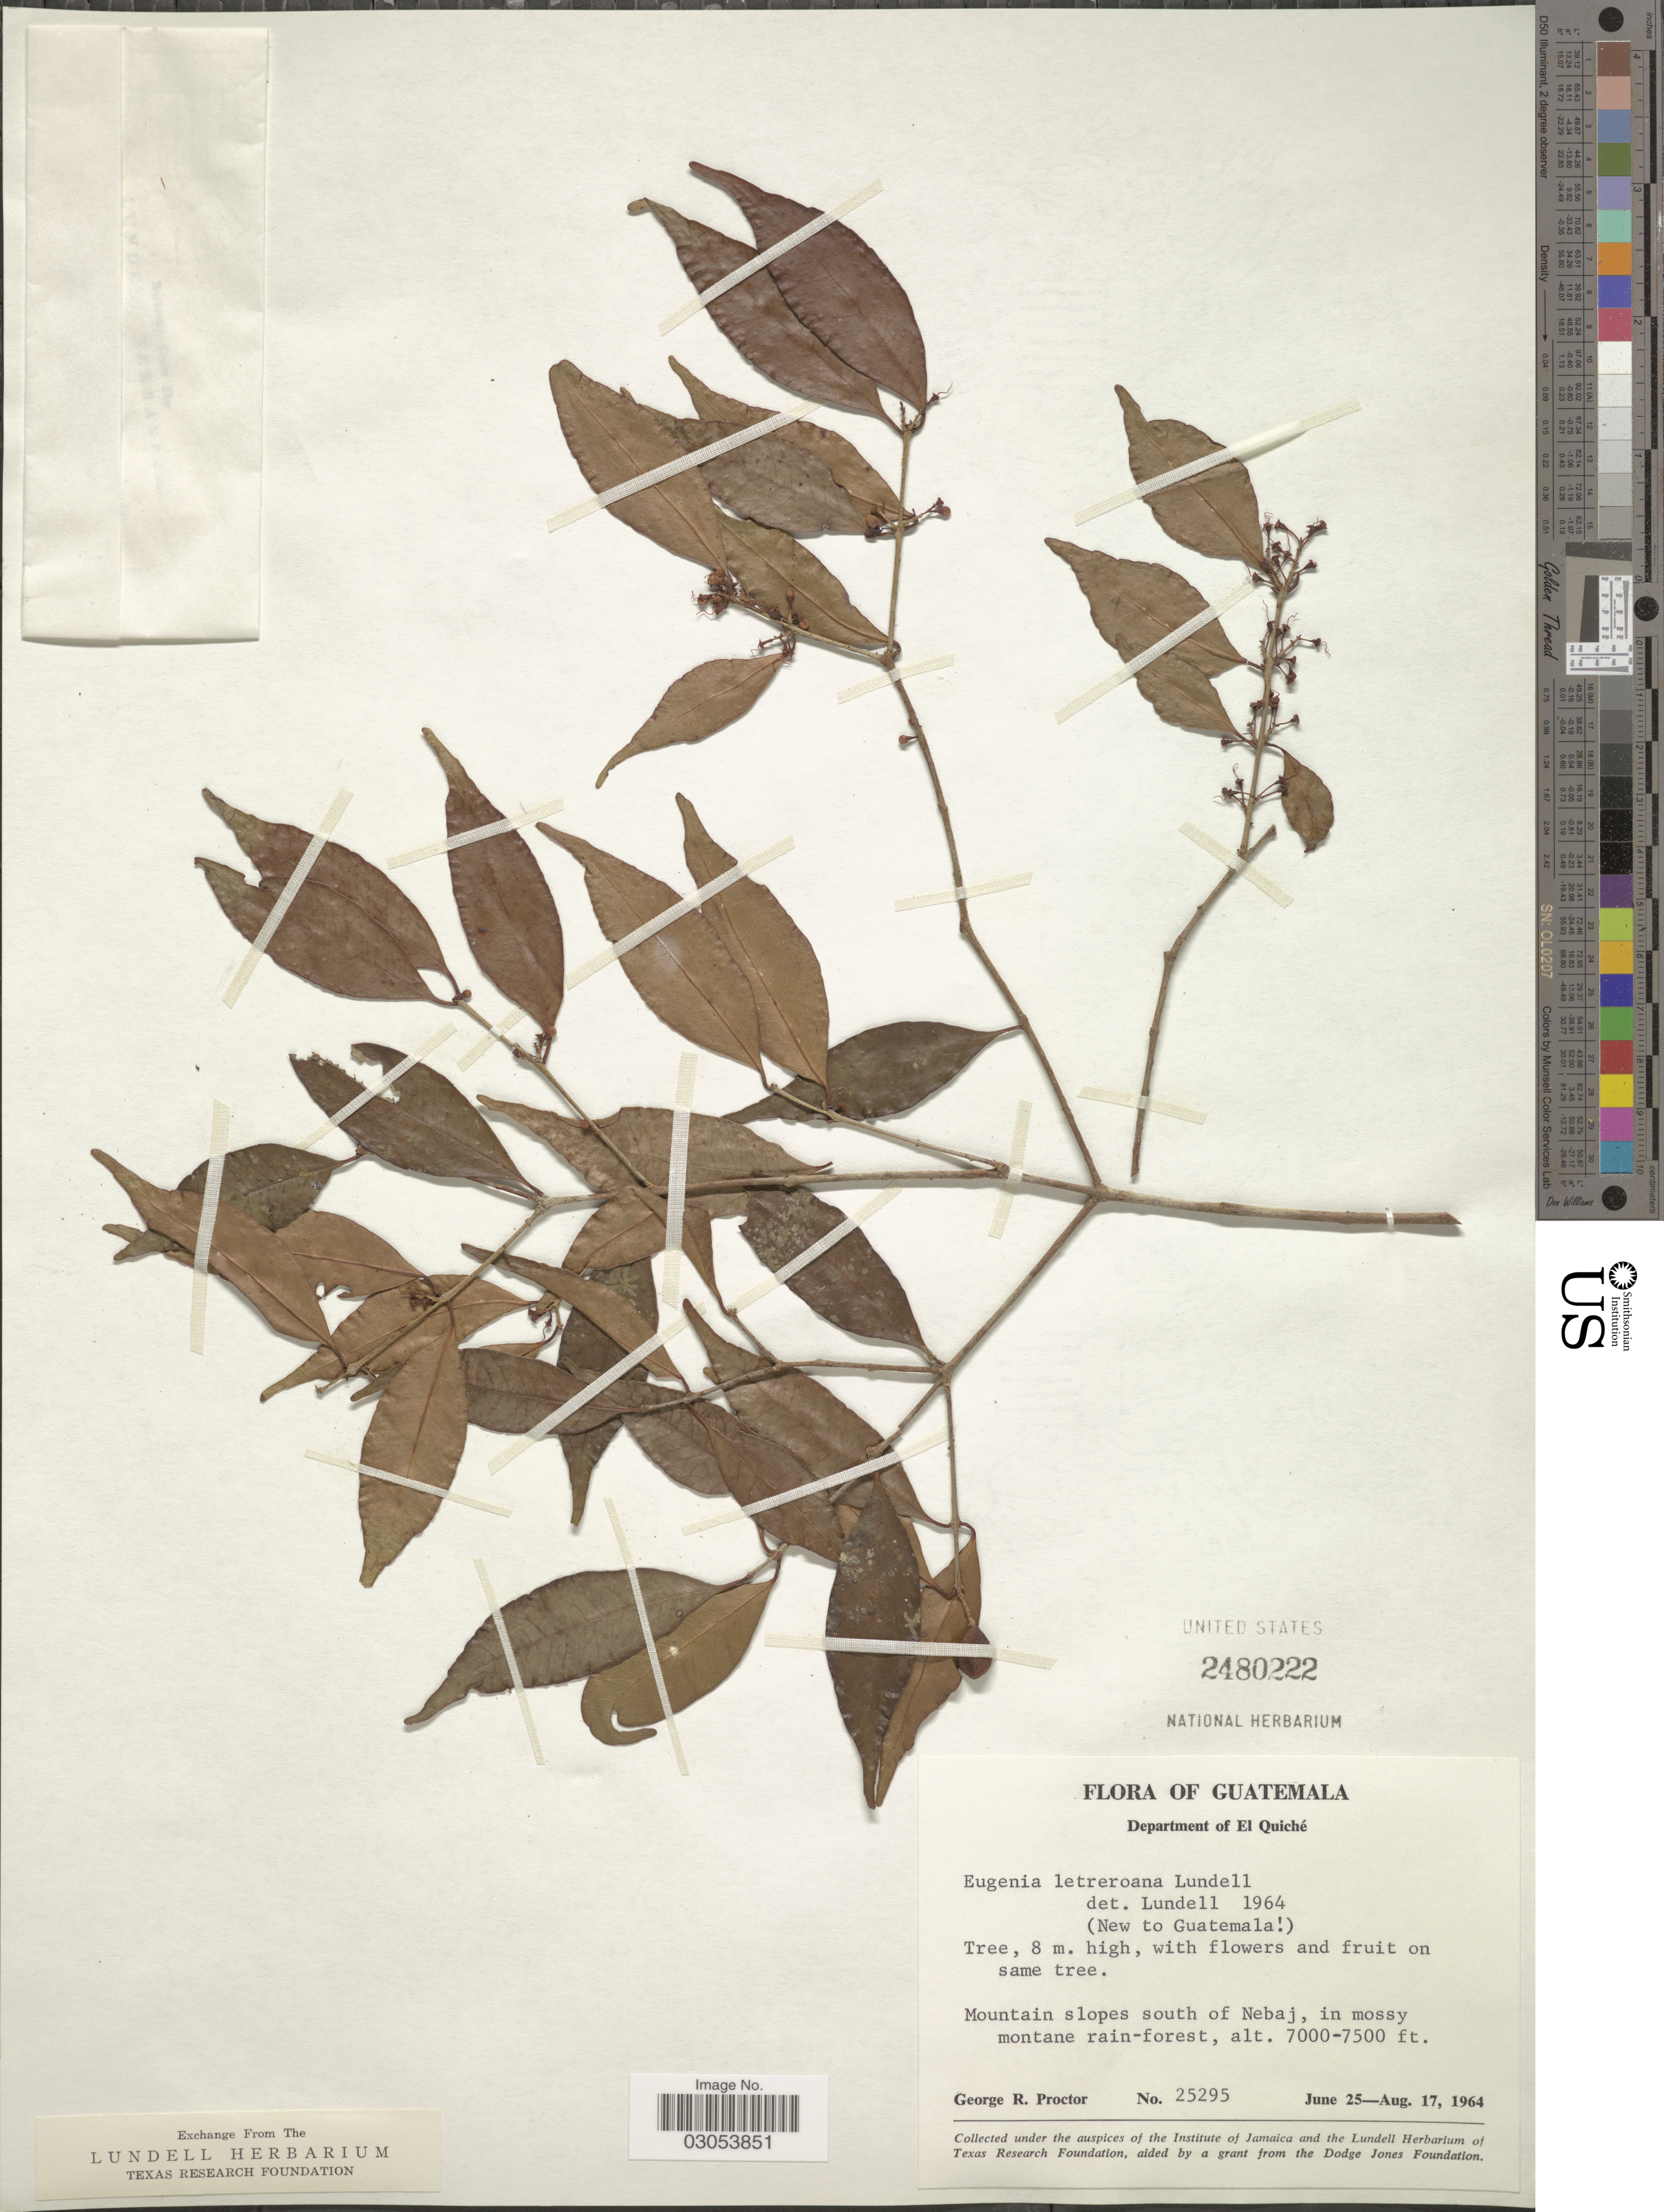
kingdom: Plantae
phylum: Tracheophyta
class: Magnoliopsida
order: Myrtales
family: Myrtaceae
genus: Eugenia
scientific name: Eugenia letreroana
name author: Lundell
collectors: G. R. Proctor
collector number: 25295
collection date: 1964-06-25/1964-08-17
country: Guatemala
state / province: El Quiché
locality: Department El Quiché, Mountain slopes south of Nebaj.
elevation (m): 2134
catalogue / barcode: US 2480222